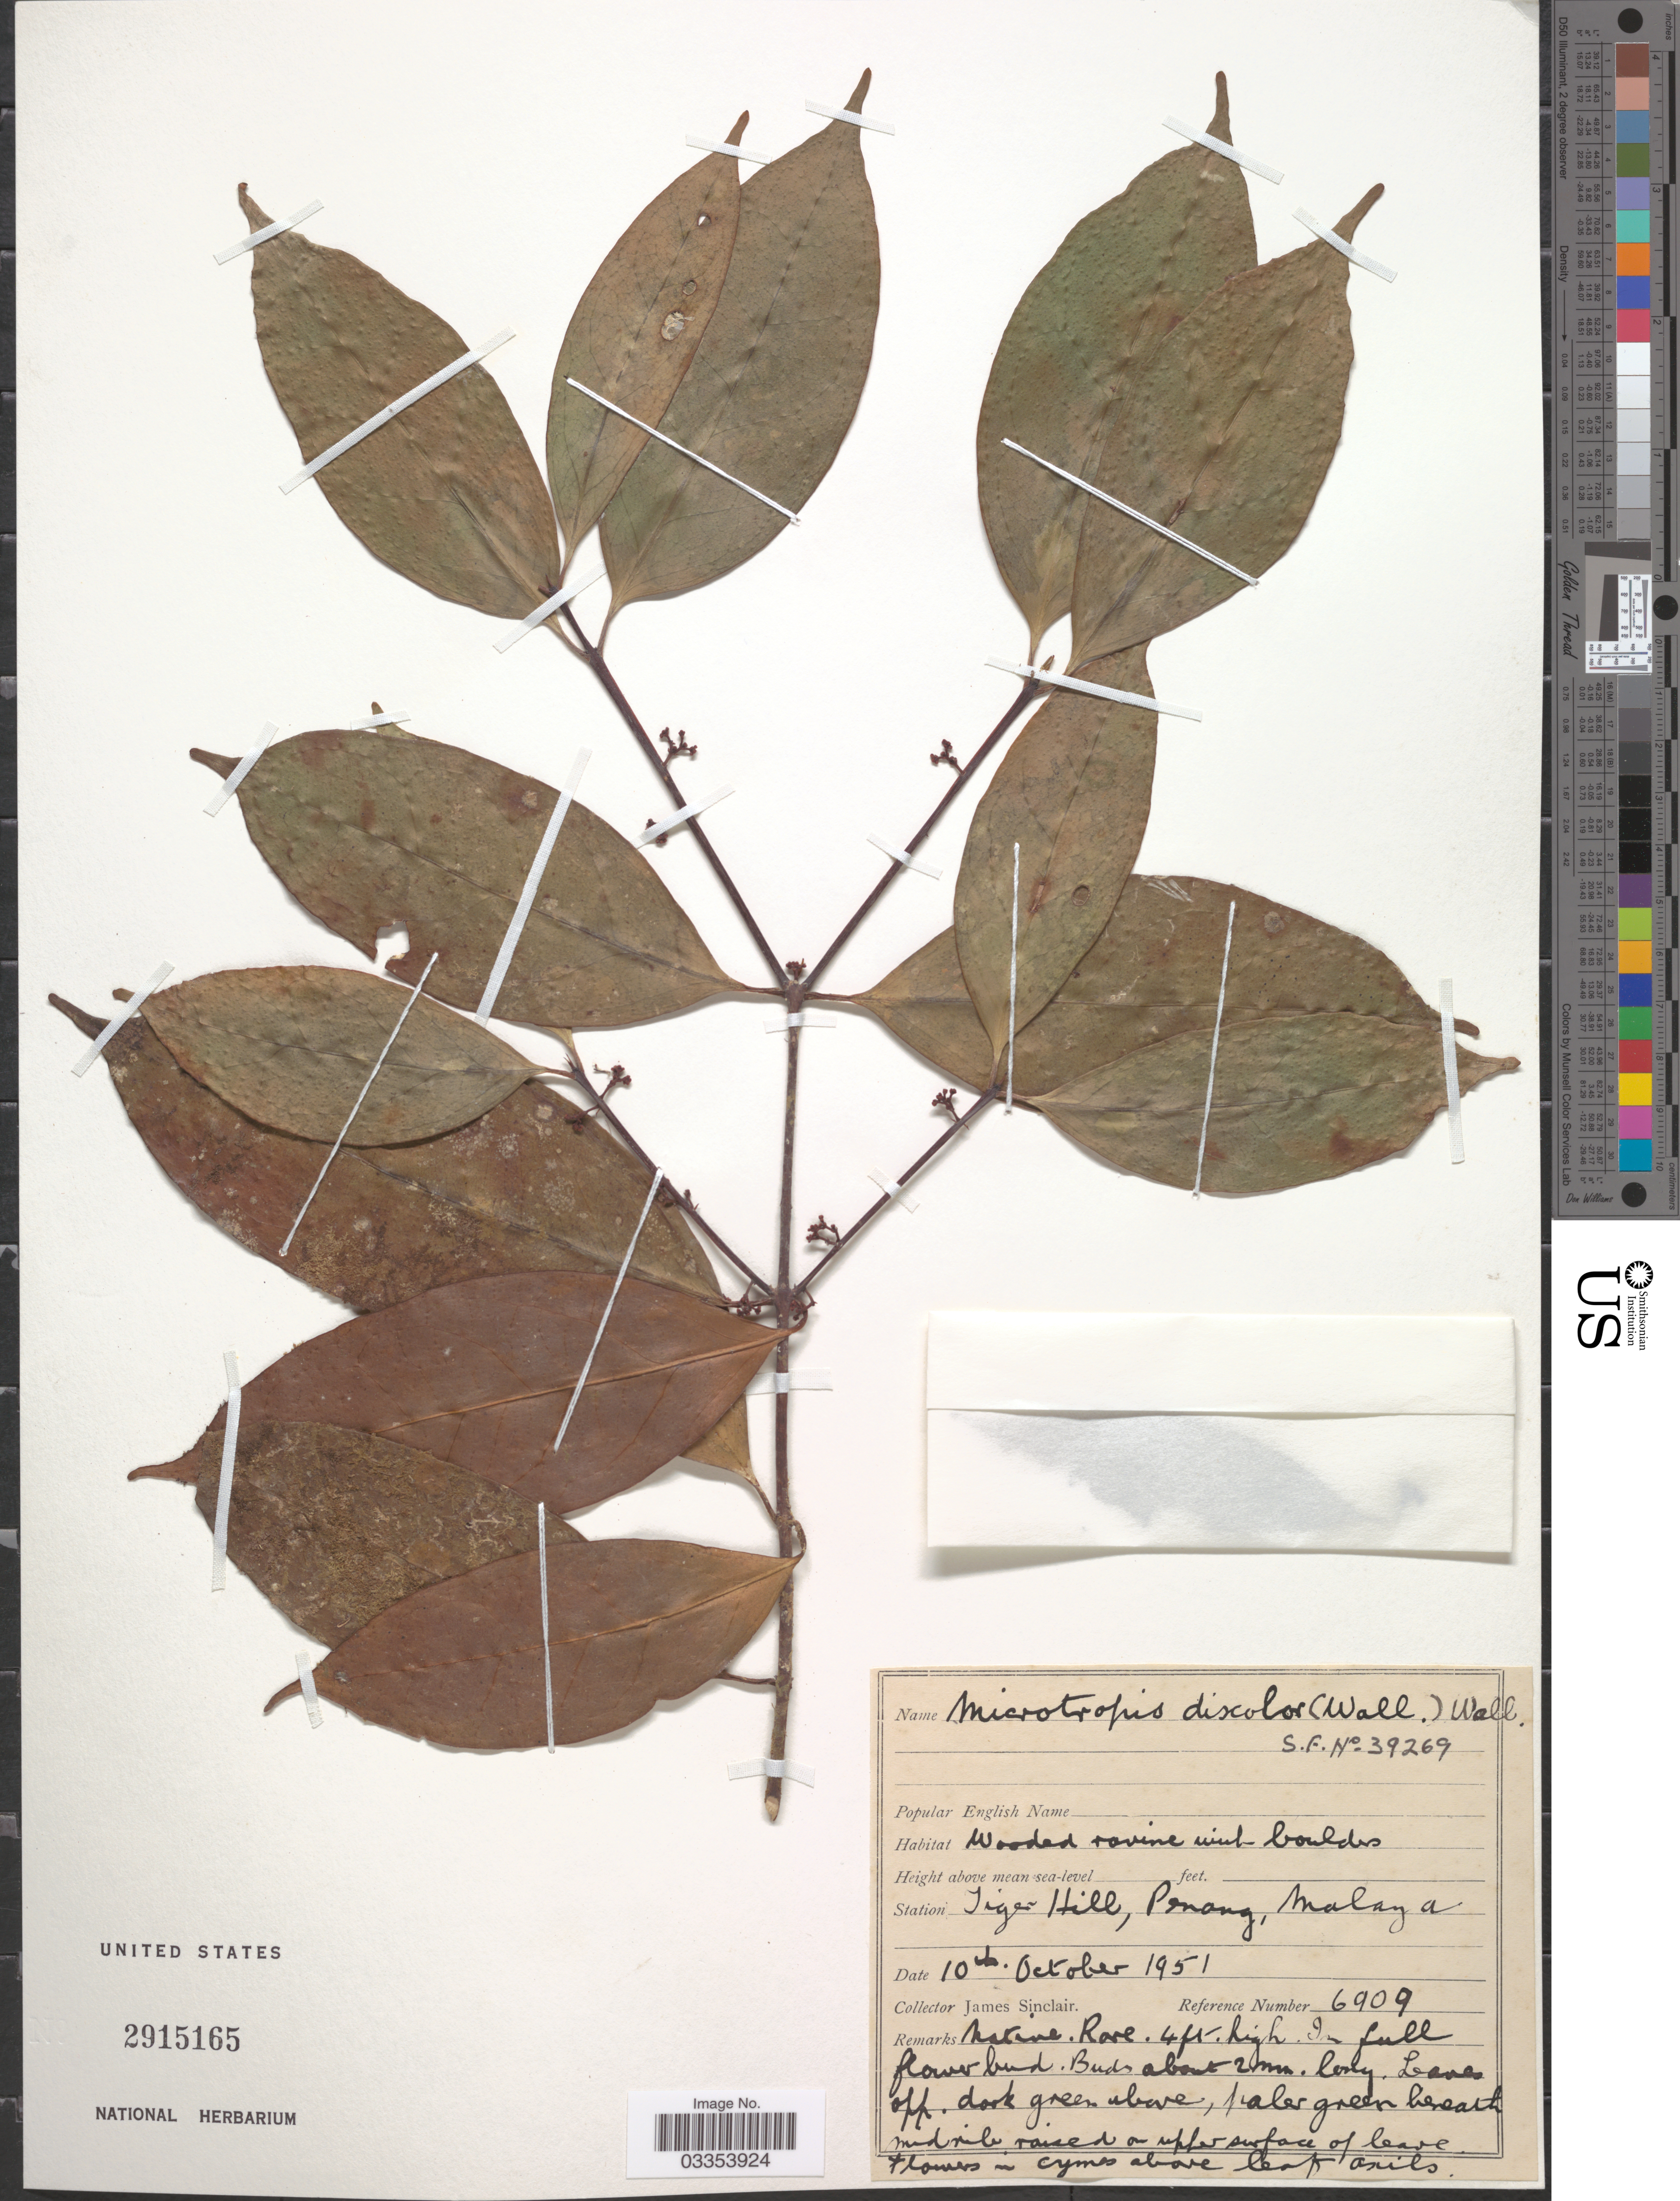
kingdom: Plantae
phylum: Tracheophyta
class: Magnoliopsida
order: Celastrales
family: Celastraceae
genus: Microtropis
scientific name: Microtropis discolor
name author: (Wall.) Arn.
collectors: J. Sinclair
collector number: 6909*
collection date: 1951-10-10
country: Malaysia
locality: Tiger Hill, Penang, Malaya.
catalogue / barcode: US 2915165